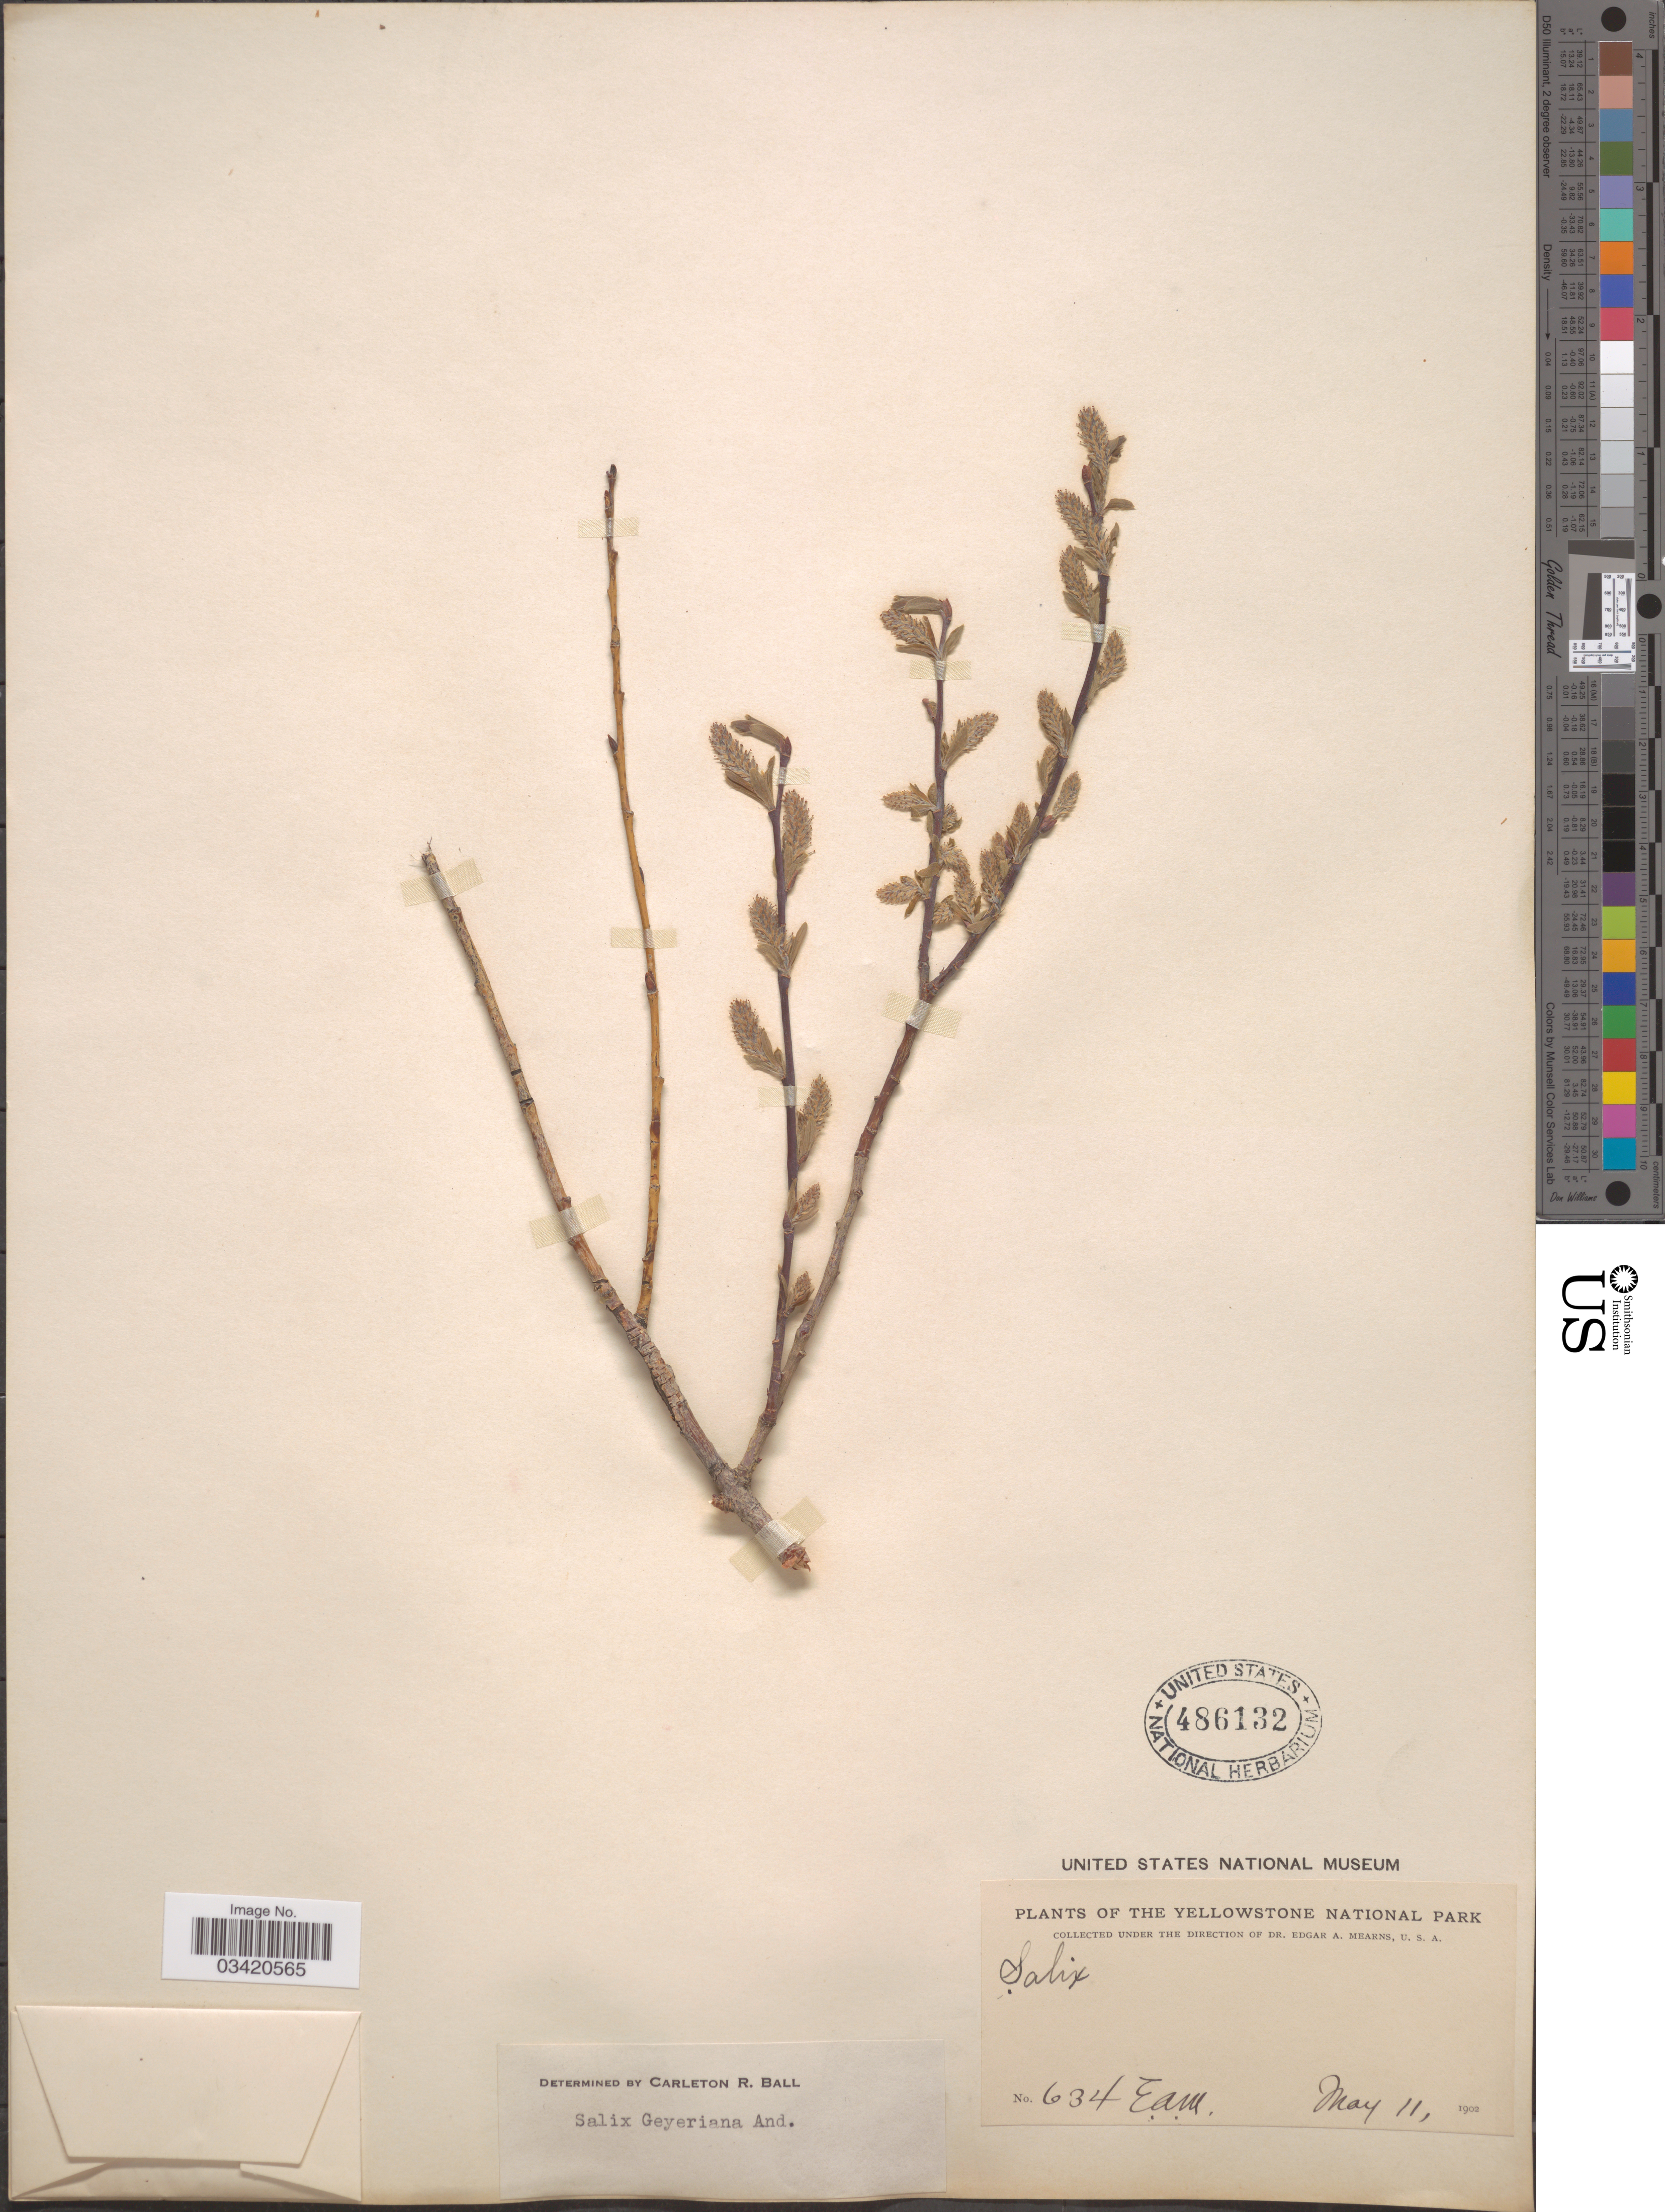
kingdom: Plantae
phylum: Tracheophyta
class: Magnoliopsida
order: Malpighiales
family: Salicaceae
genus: Salix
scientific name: Salix geyeriana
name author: Andersson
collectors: E. A. Mearns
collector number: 634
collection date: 1902-05-11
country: United States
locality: The Yellowstone National Park.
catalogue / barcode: US 486132